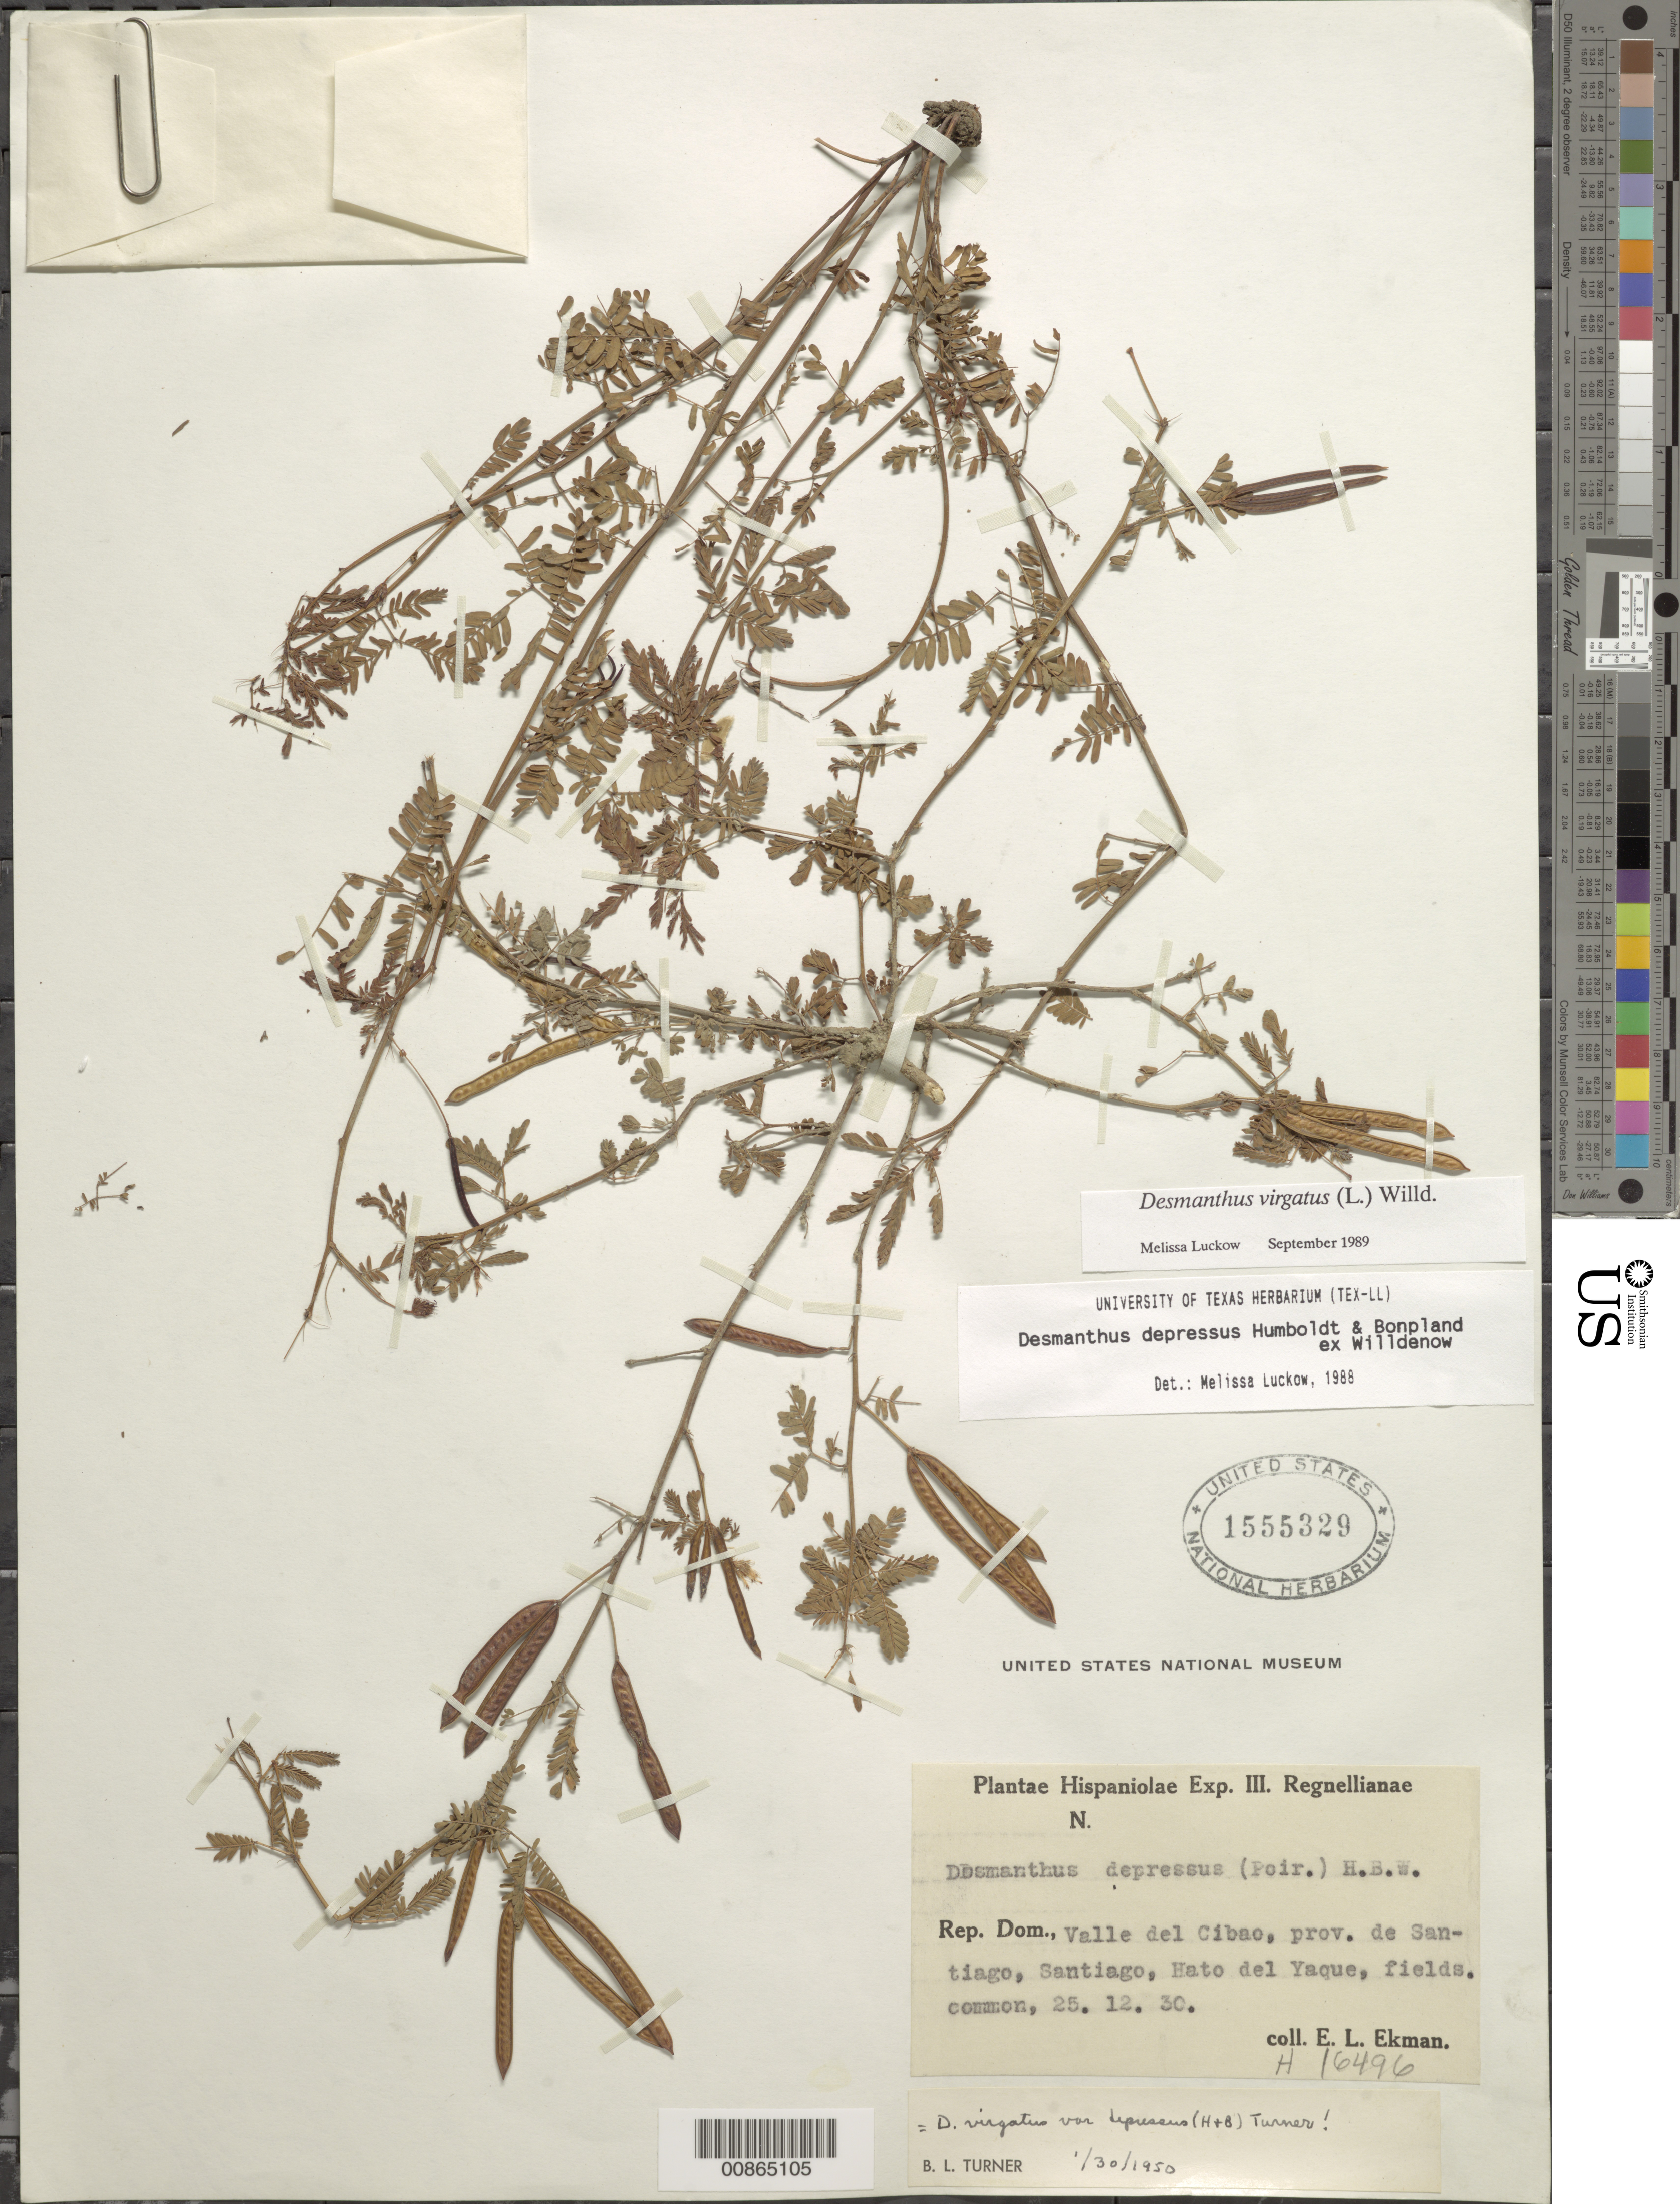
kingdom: Plantae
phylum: Tracheophyta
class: Magnoliopsida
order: Fabales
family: Fabaceae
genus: Desmanthus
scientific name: Desmanthus virgatus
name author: (L.) Willd.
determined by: Luckow, M. A.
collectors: E. L. Ekman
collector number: H 16496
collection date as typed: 25 Dec 1930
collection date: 1930-12-25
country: Dominican Republic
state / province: Santiago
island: Hispaniola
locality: Valle del Cibao, Santiago, Hato del Yaque.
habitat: Fields.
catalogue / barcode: US 1555329